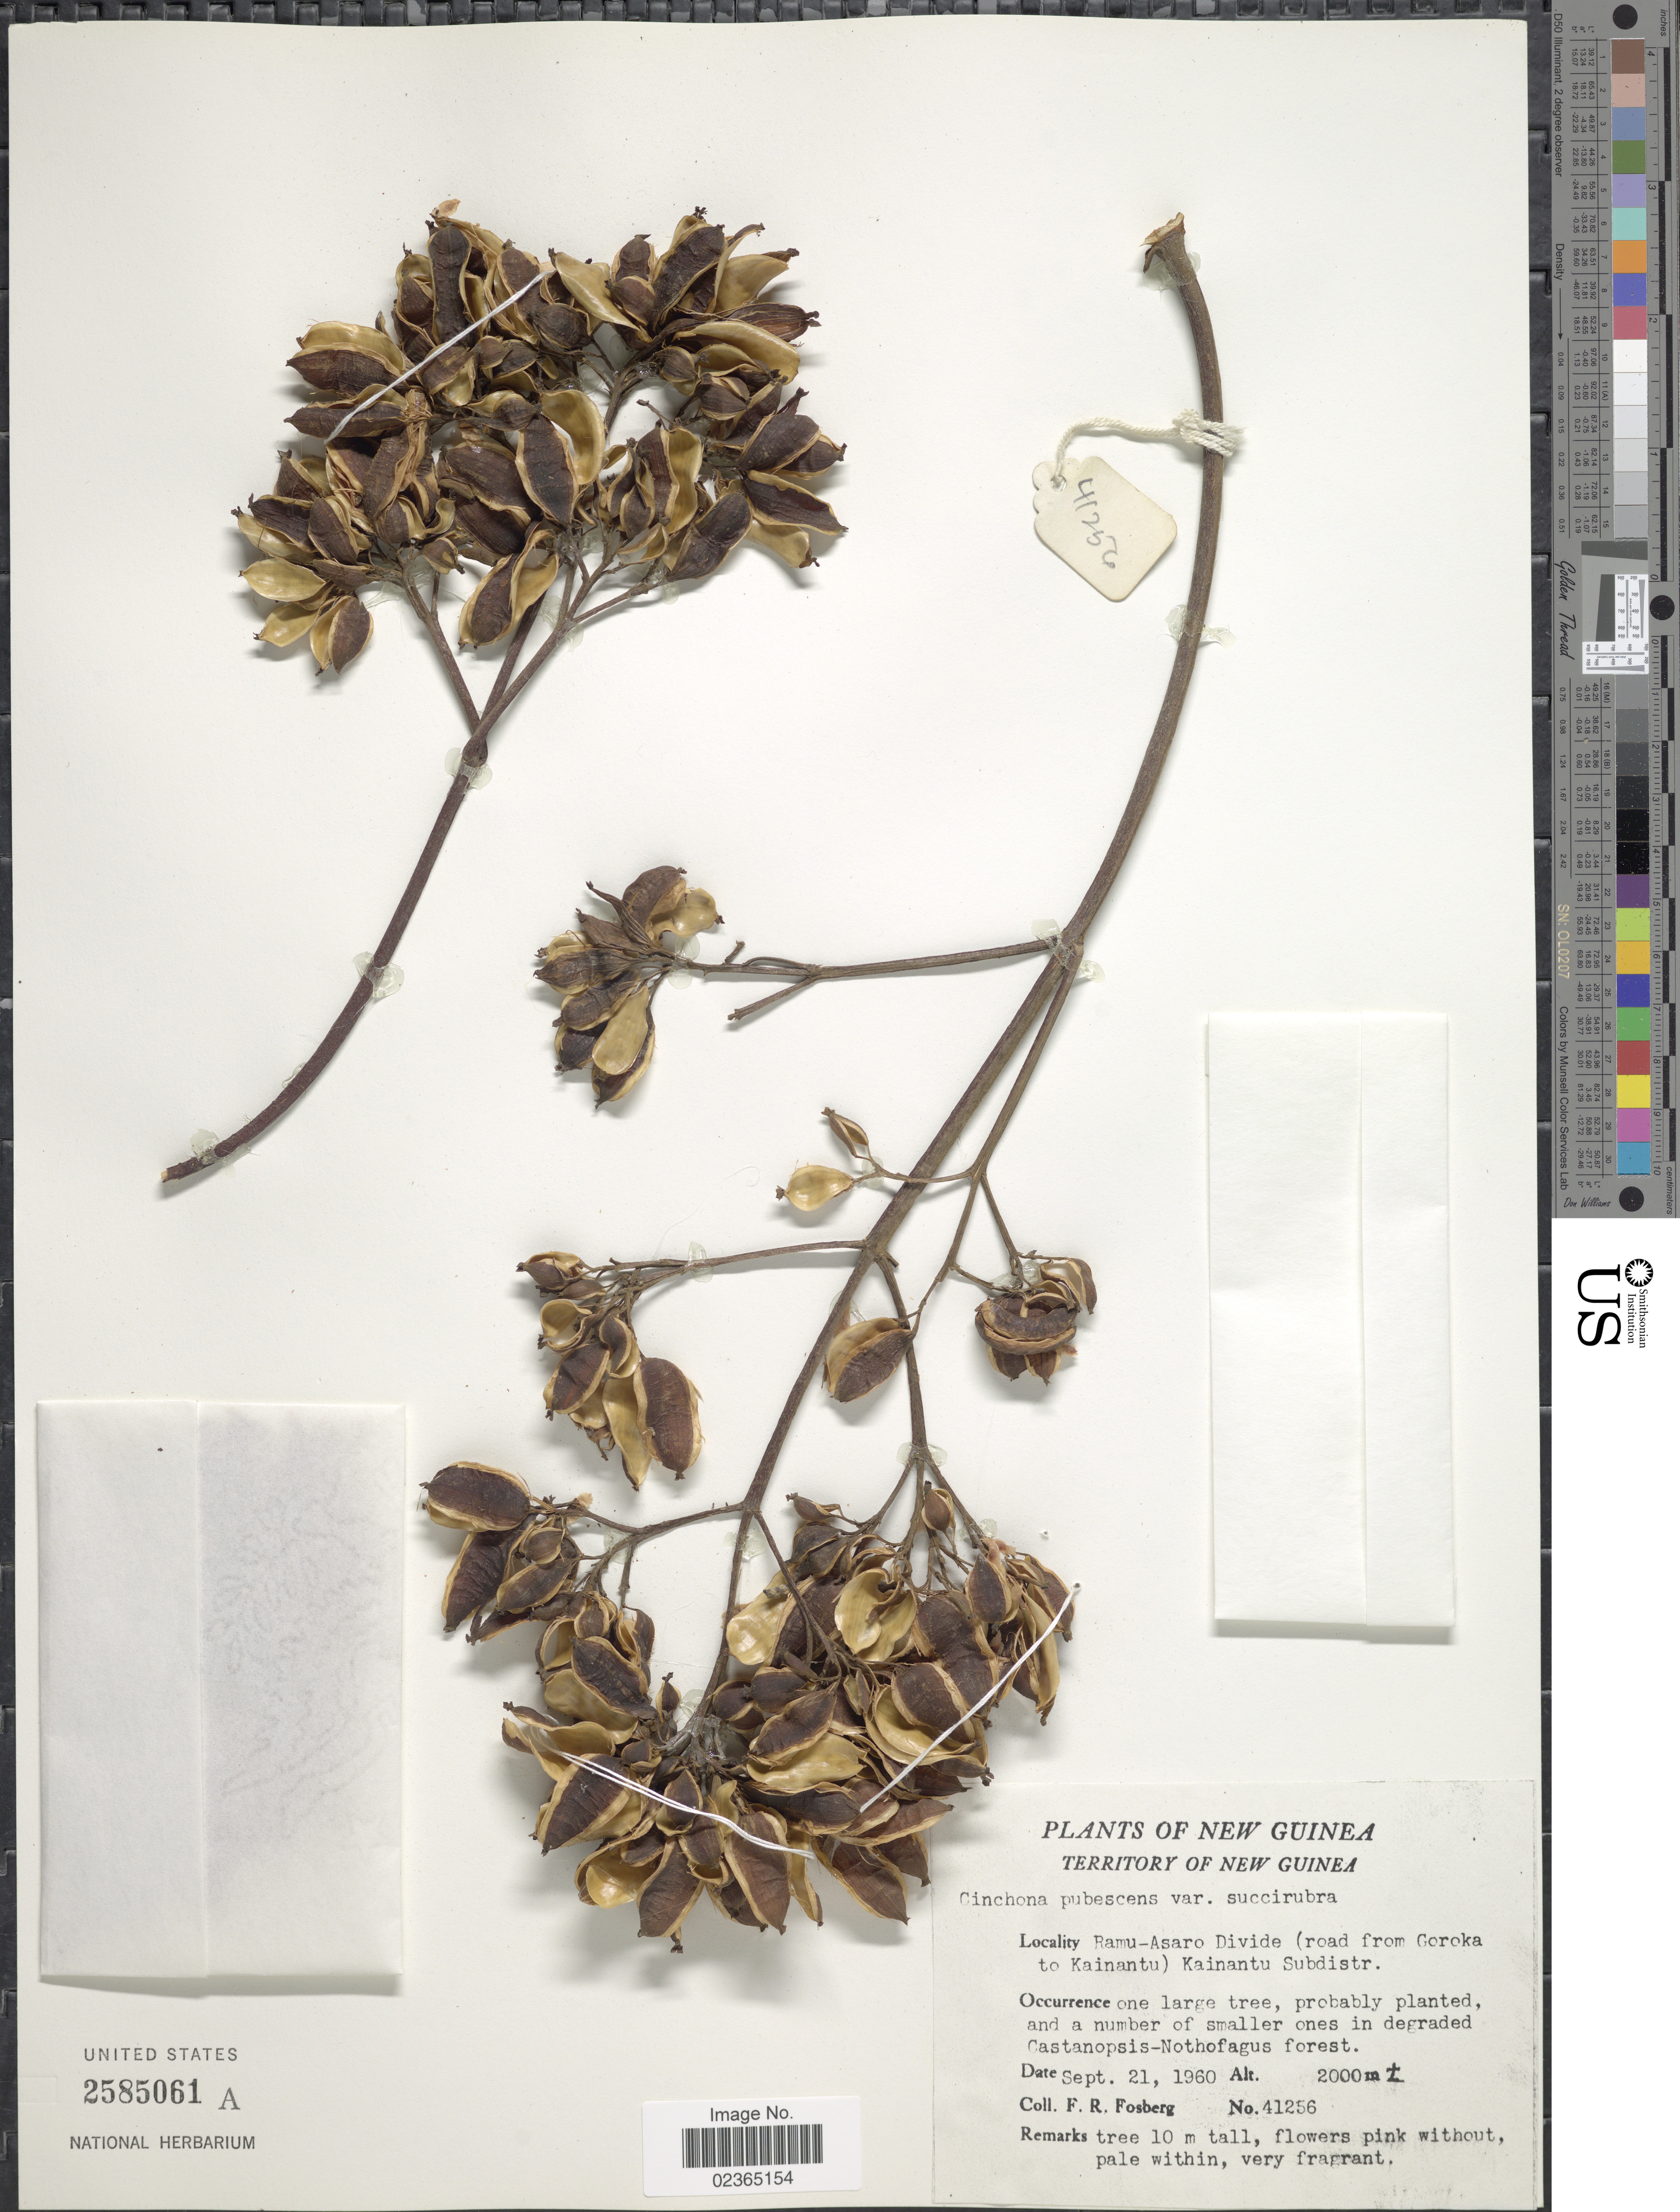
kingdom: Plantae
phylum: Tracheophyta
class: Magnoliopsida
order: Gentianales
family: Rubiaceae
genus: Cinchona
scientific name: Cinchona pubescens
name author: Vahl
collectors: F. R. Fosberg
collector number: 41256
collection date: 1960-09-21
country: Papua New Guinea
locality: New Guinea, Territory of New Guinea, Ramu-Asaro Divide (road from Goroka to Kainantu) Kainantu Subdistr.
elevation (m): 2000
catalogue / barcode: US 2585061A